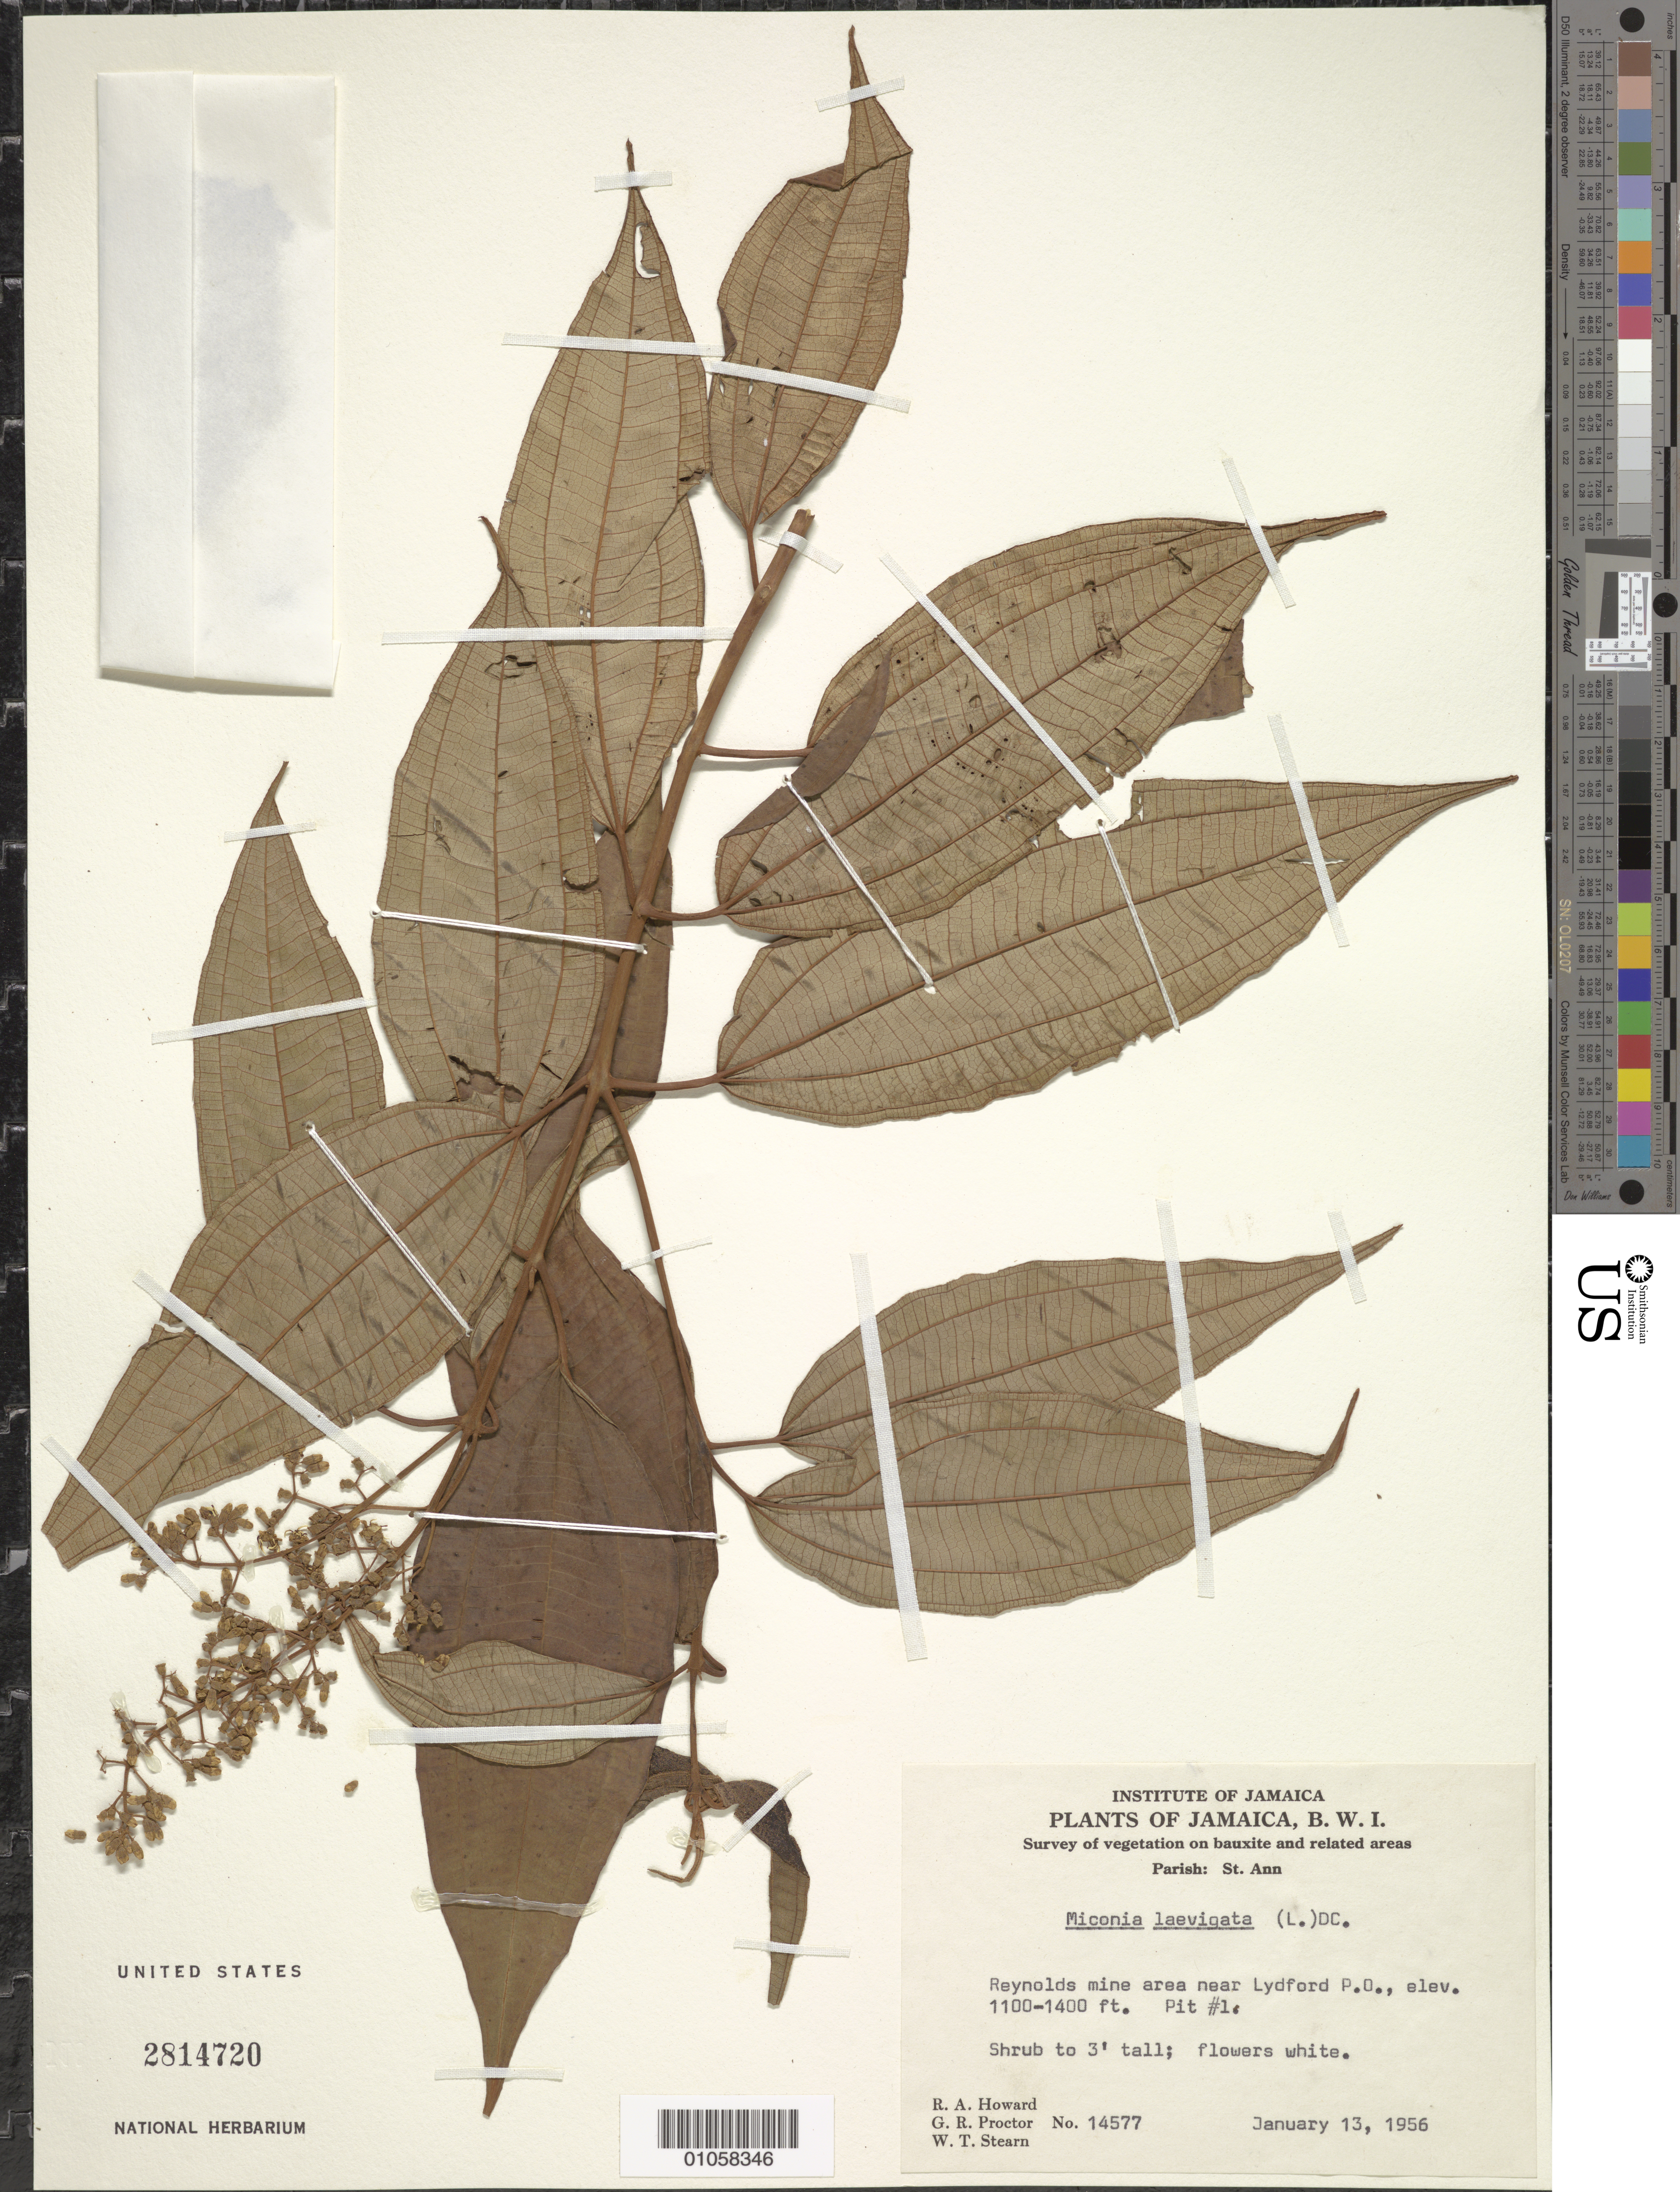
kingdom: Plantae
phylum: Tracheophyta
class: Magnoliopsida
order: Myrtales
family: Melastomataceae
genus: Miconia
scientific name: Miconia laevigata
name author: (L.) D. Don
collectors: R. A. Howard, G. R. Proctor & W. T. Stearn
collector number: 14577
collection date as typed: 13 Jan 1956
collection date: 1956-01-13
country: Jamaica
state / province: Saint Ann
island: Jamaica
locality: Reynolds mine area near Lydford P.O.; Pit #1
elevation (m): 335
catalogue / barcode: US 2814720